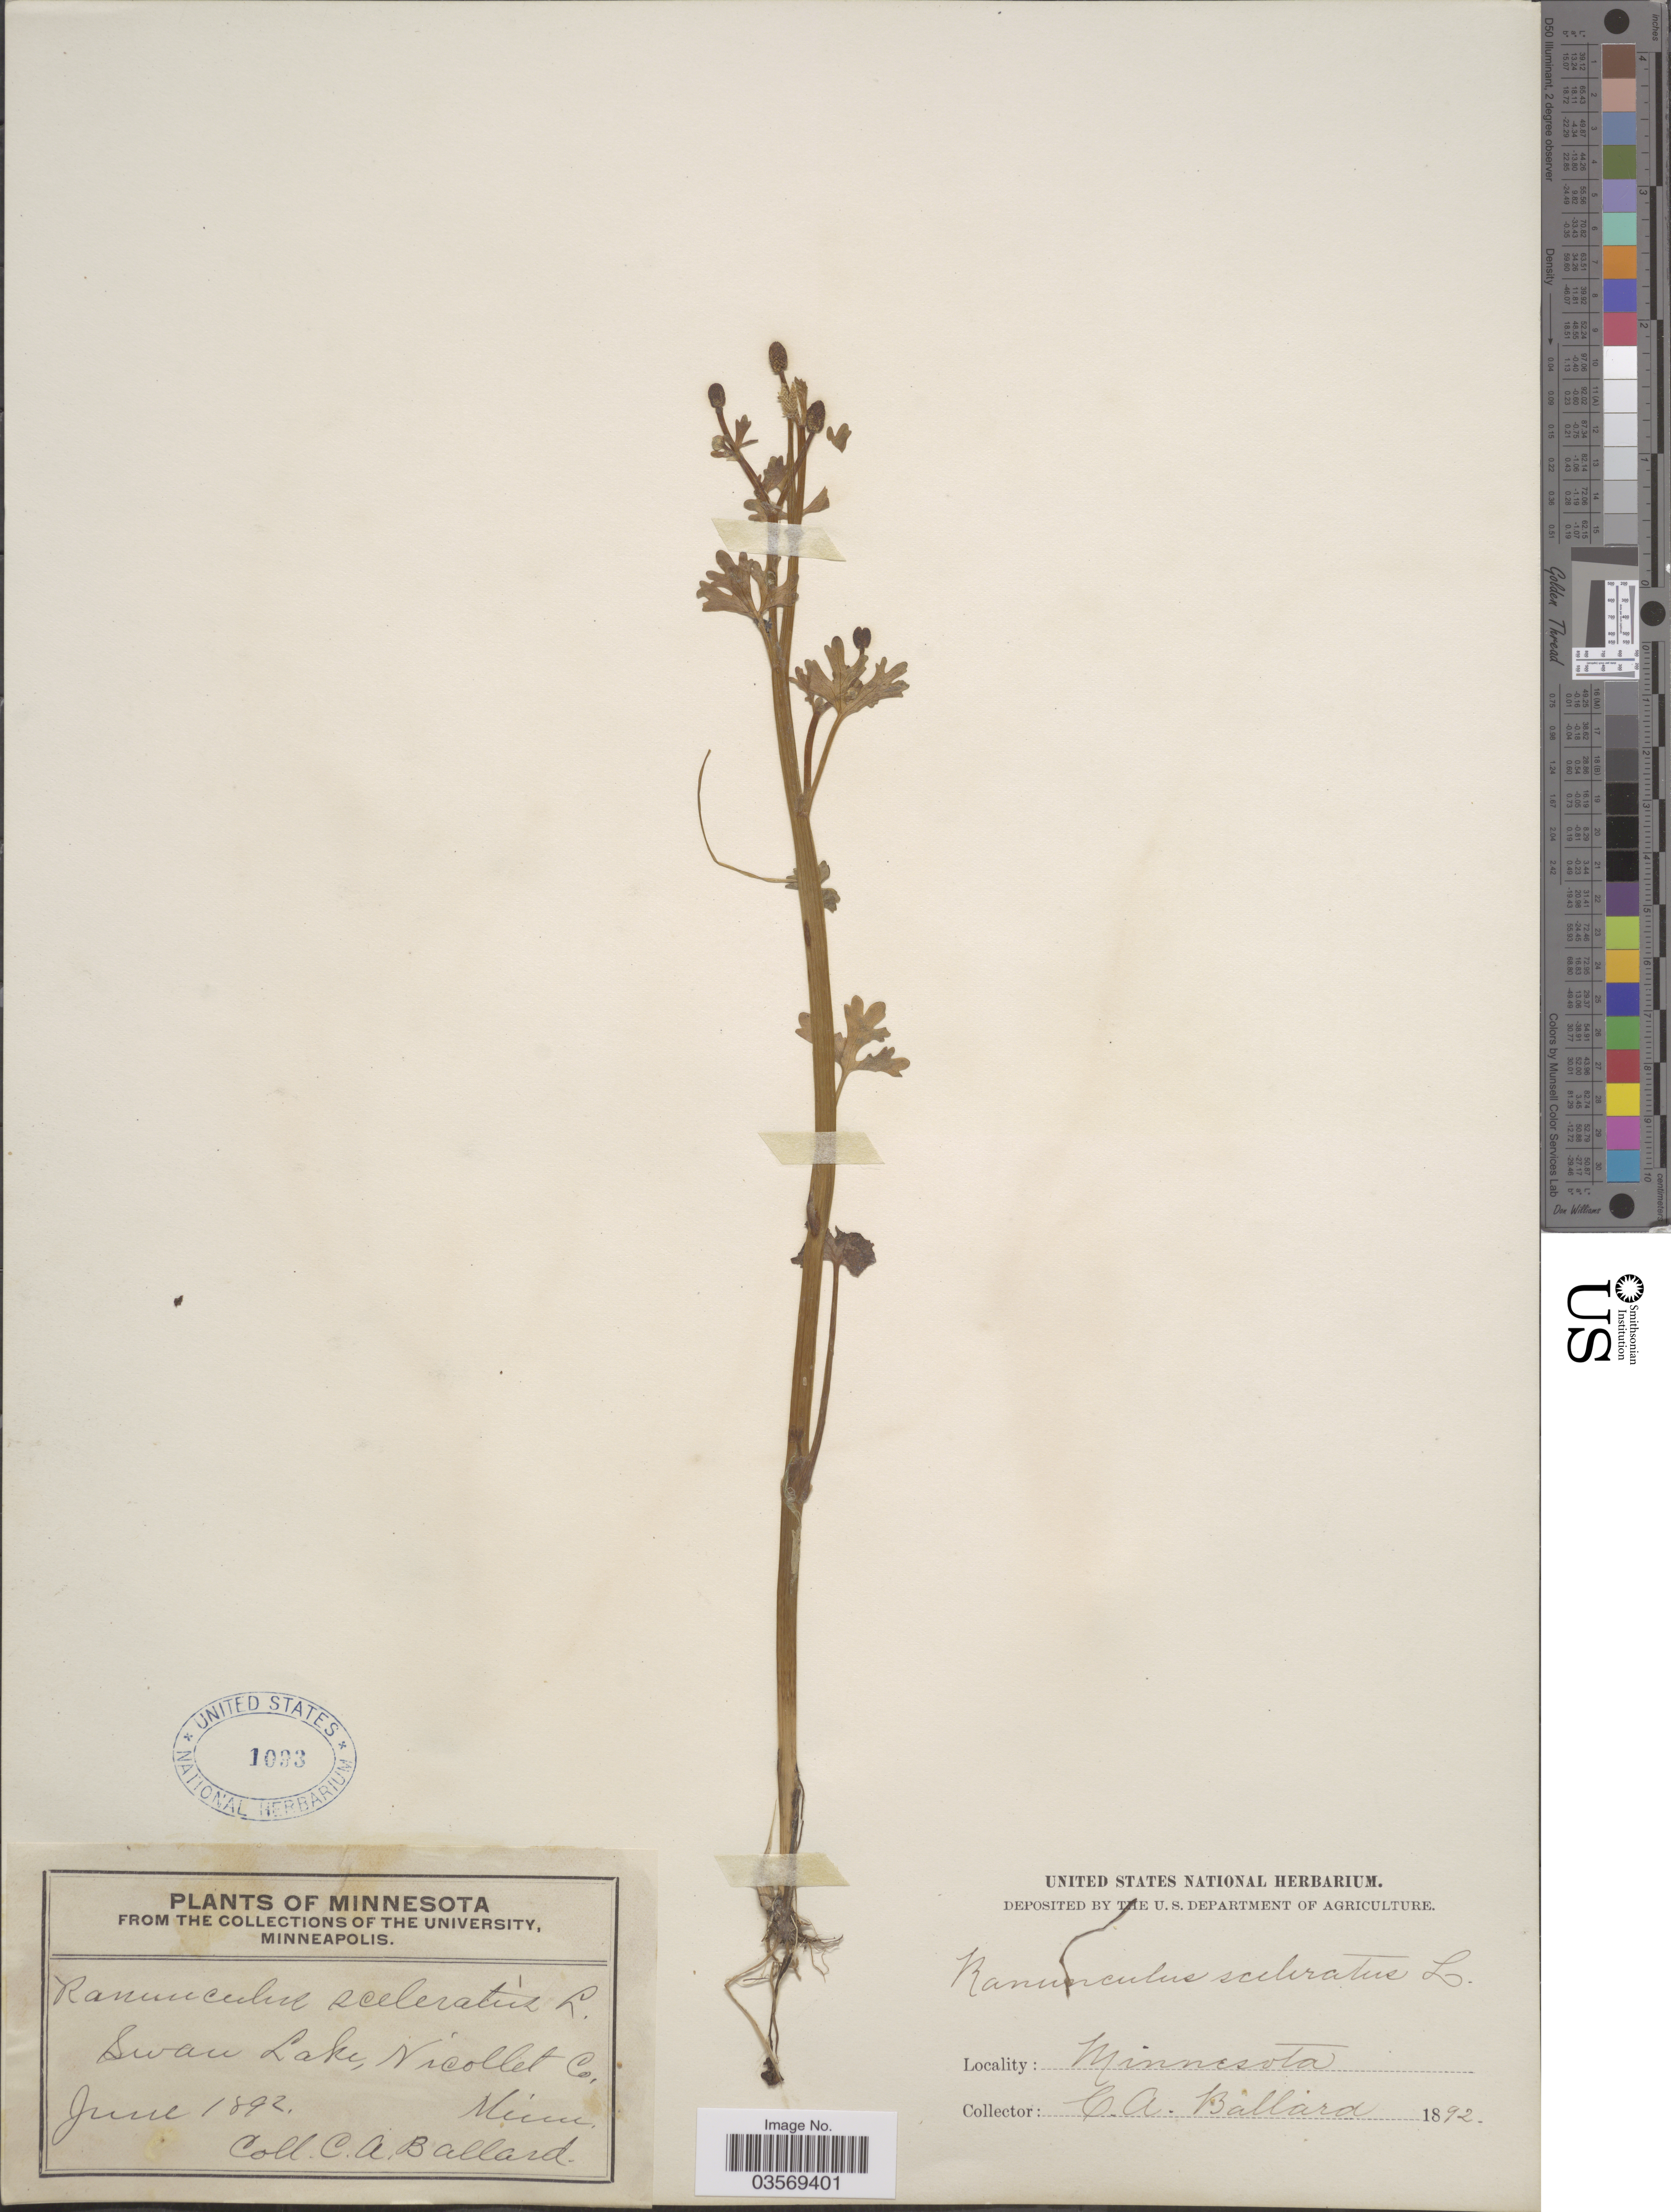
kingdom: Plantae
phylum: Tracheophyta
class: Magnoliopsida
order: Ranunculales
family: Ranunculaceae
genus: Ranunculus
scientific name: Ranunculus sceleratus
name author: L.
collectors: C. A. Ballard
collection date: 1892-06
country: United States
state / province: Minnesota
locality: Swan Lake, Nicollet Co.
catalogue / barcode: US 1093